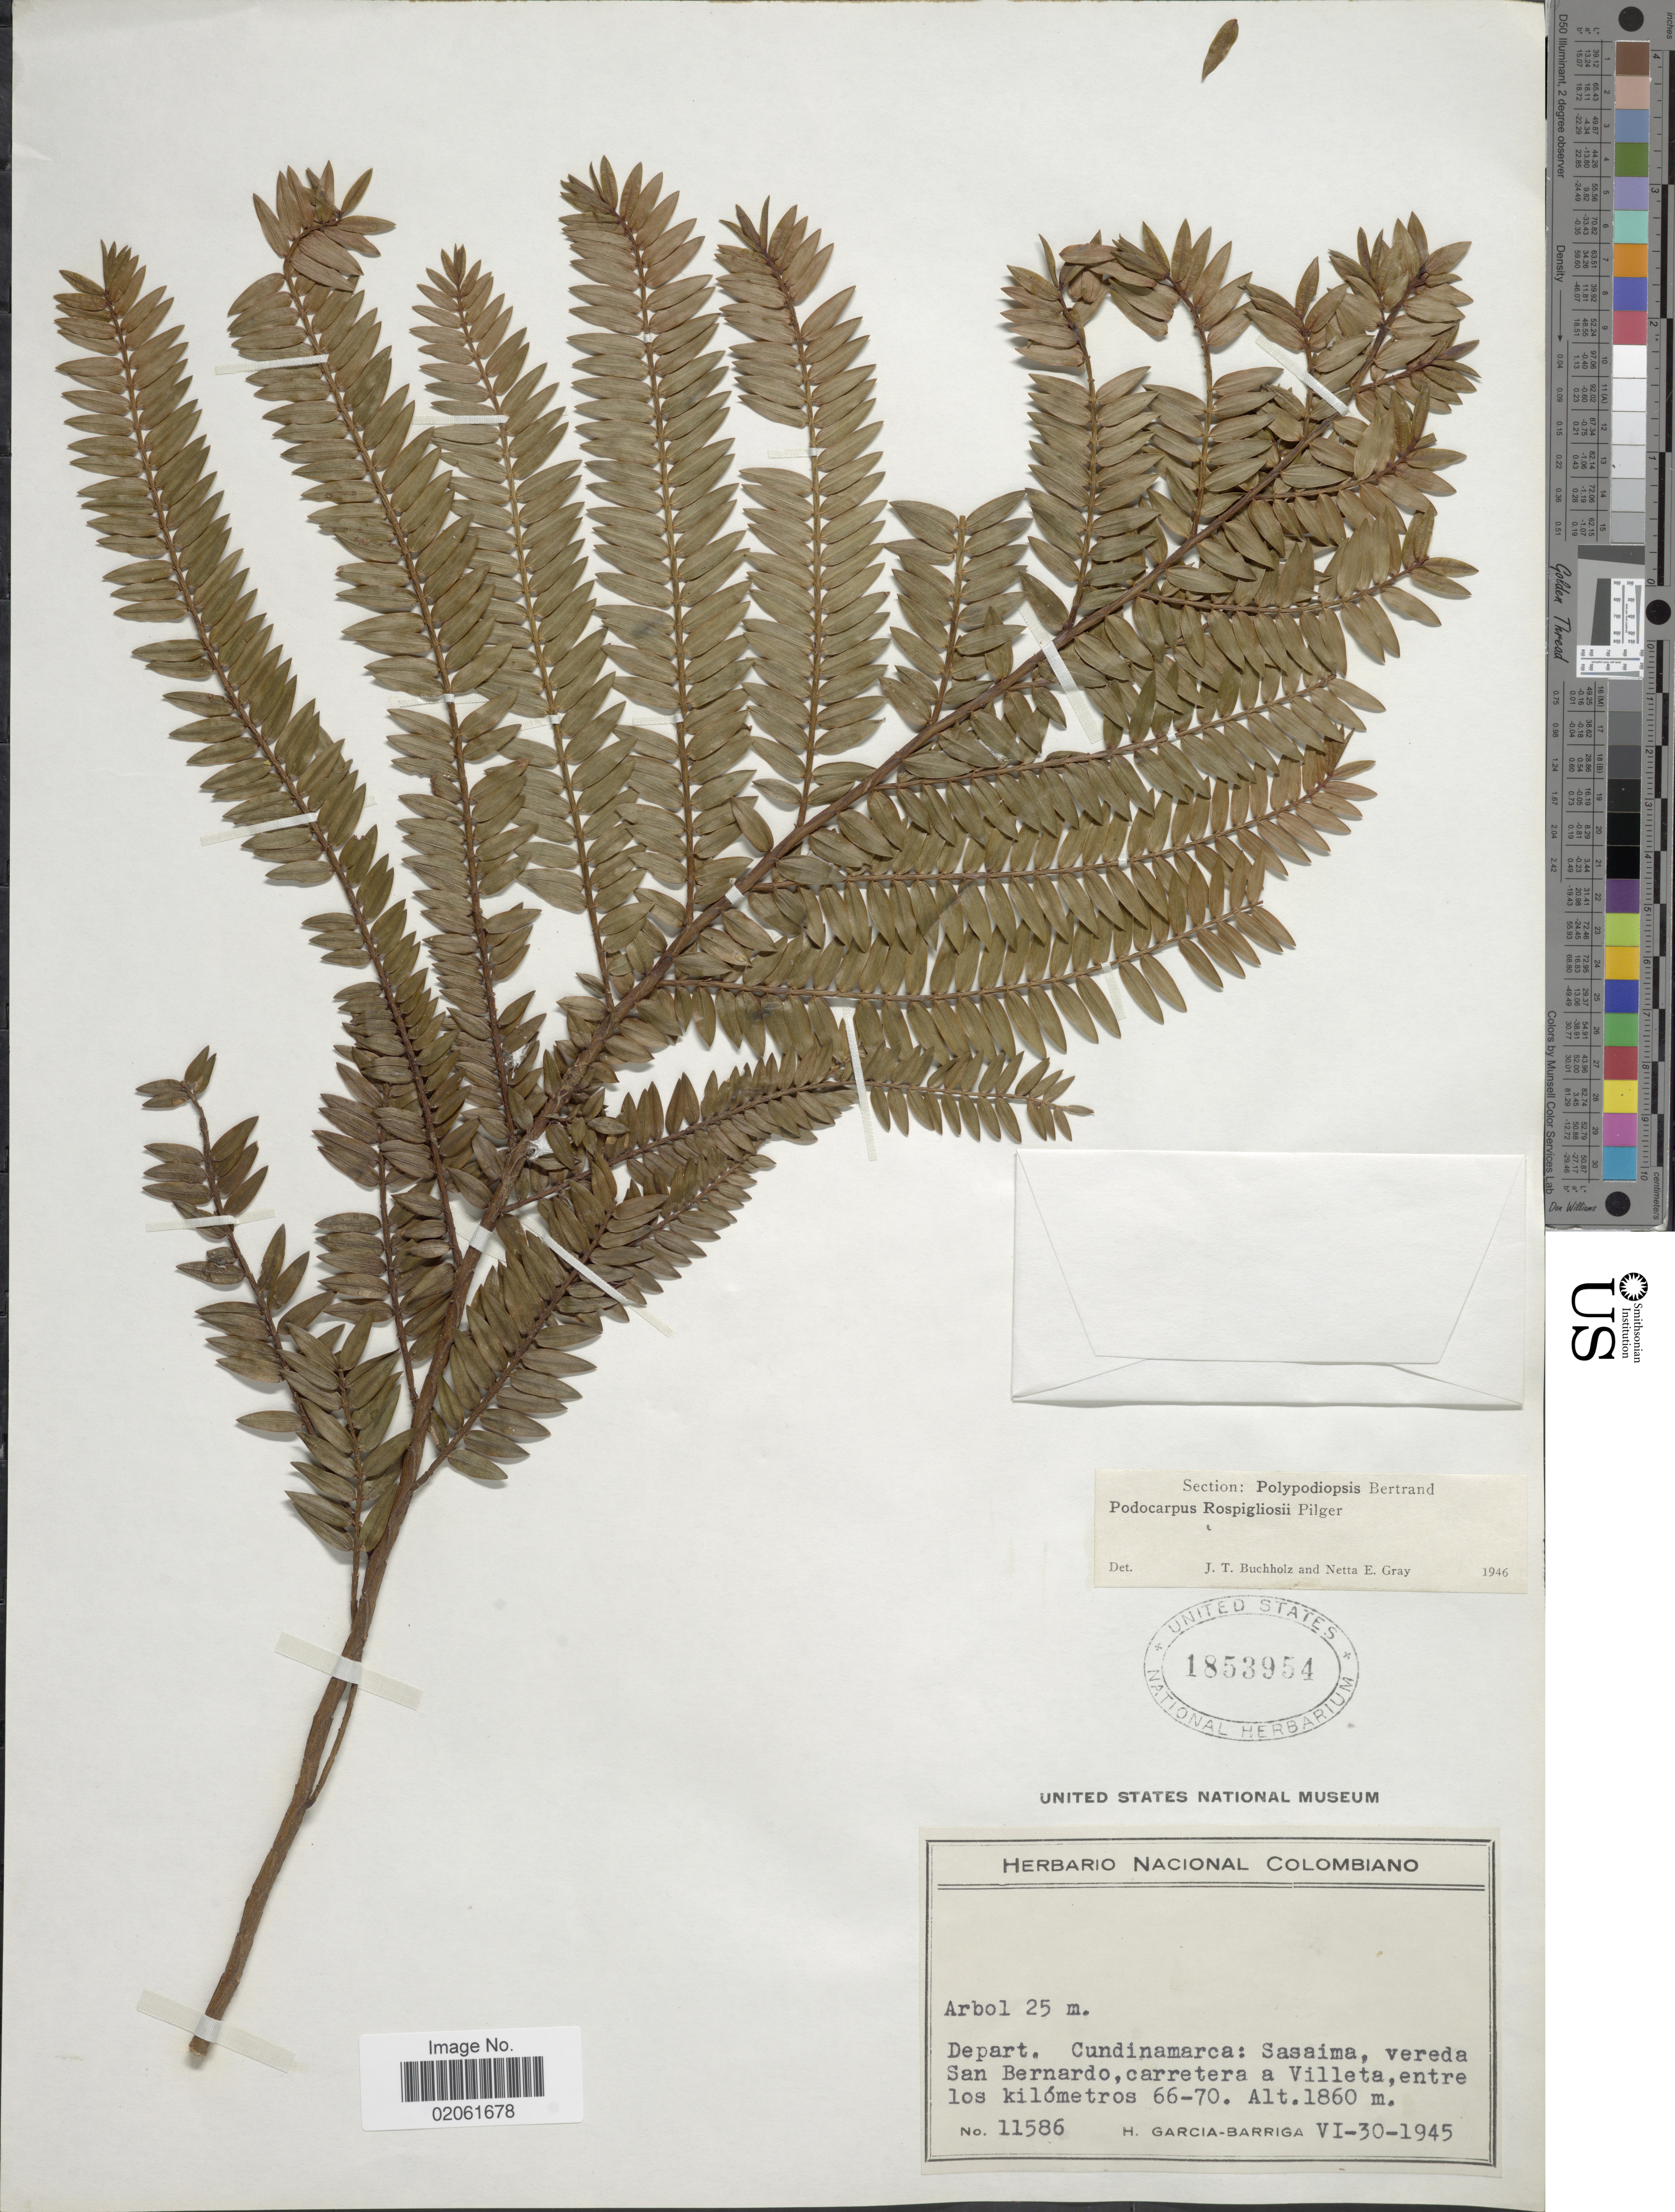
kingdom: Plantae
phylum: Tracheophyta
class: Pinopsida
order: Pinales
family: Podocarpaceae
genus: Podocarpus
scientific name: Podocarpus rospigliosii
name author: Pilg.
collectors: H. García Barriga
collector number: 11586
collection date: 1945-06-30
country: Colombia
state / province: Cundinamarca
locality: Sasaima, vereda San Bernardo, carretera a Villeta, entre los kilometros 66-70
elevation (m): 1860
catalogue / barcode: US 1853954